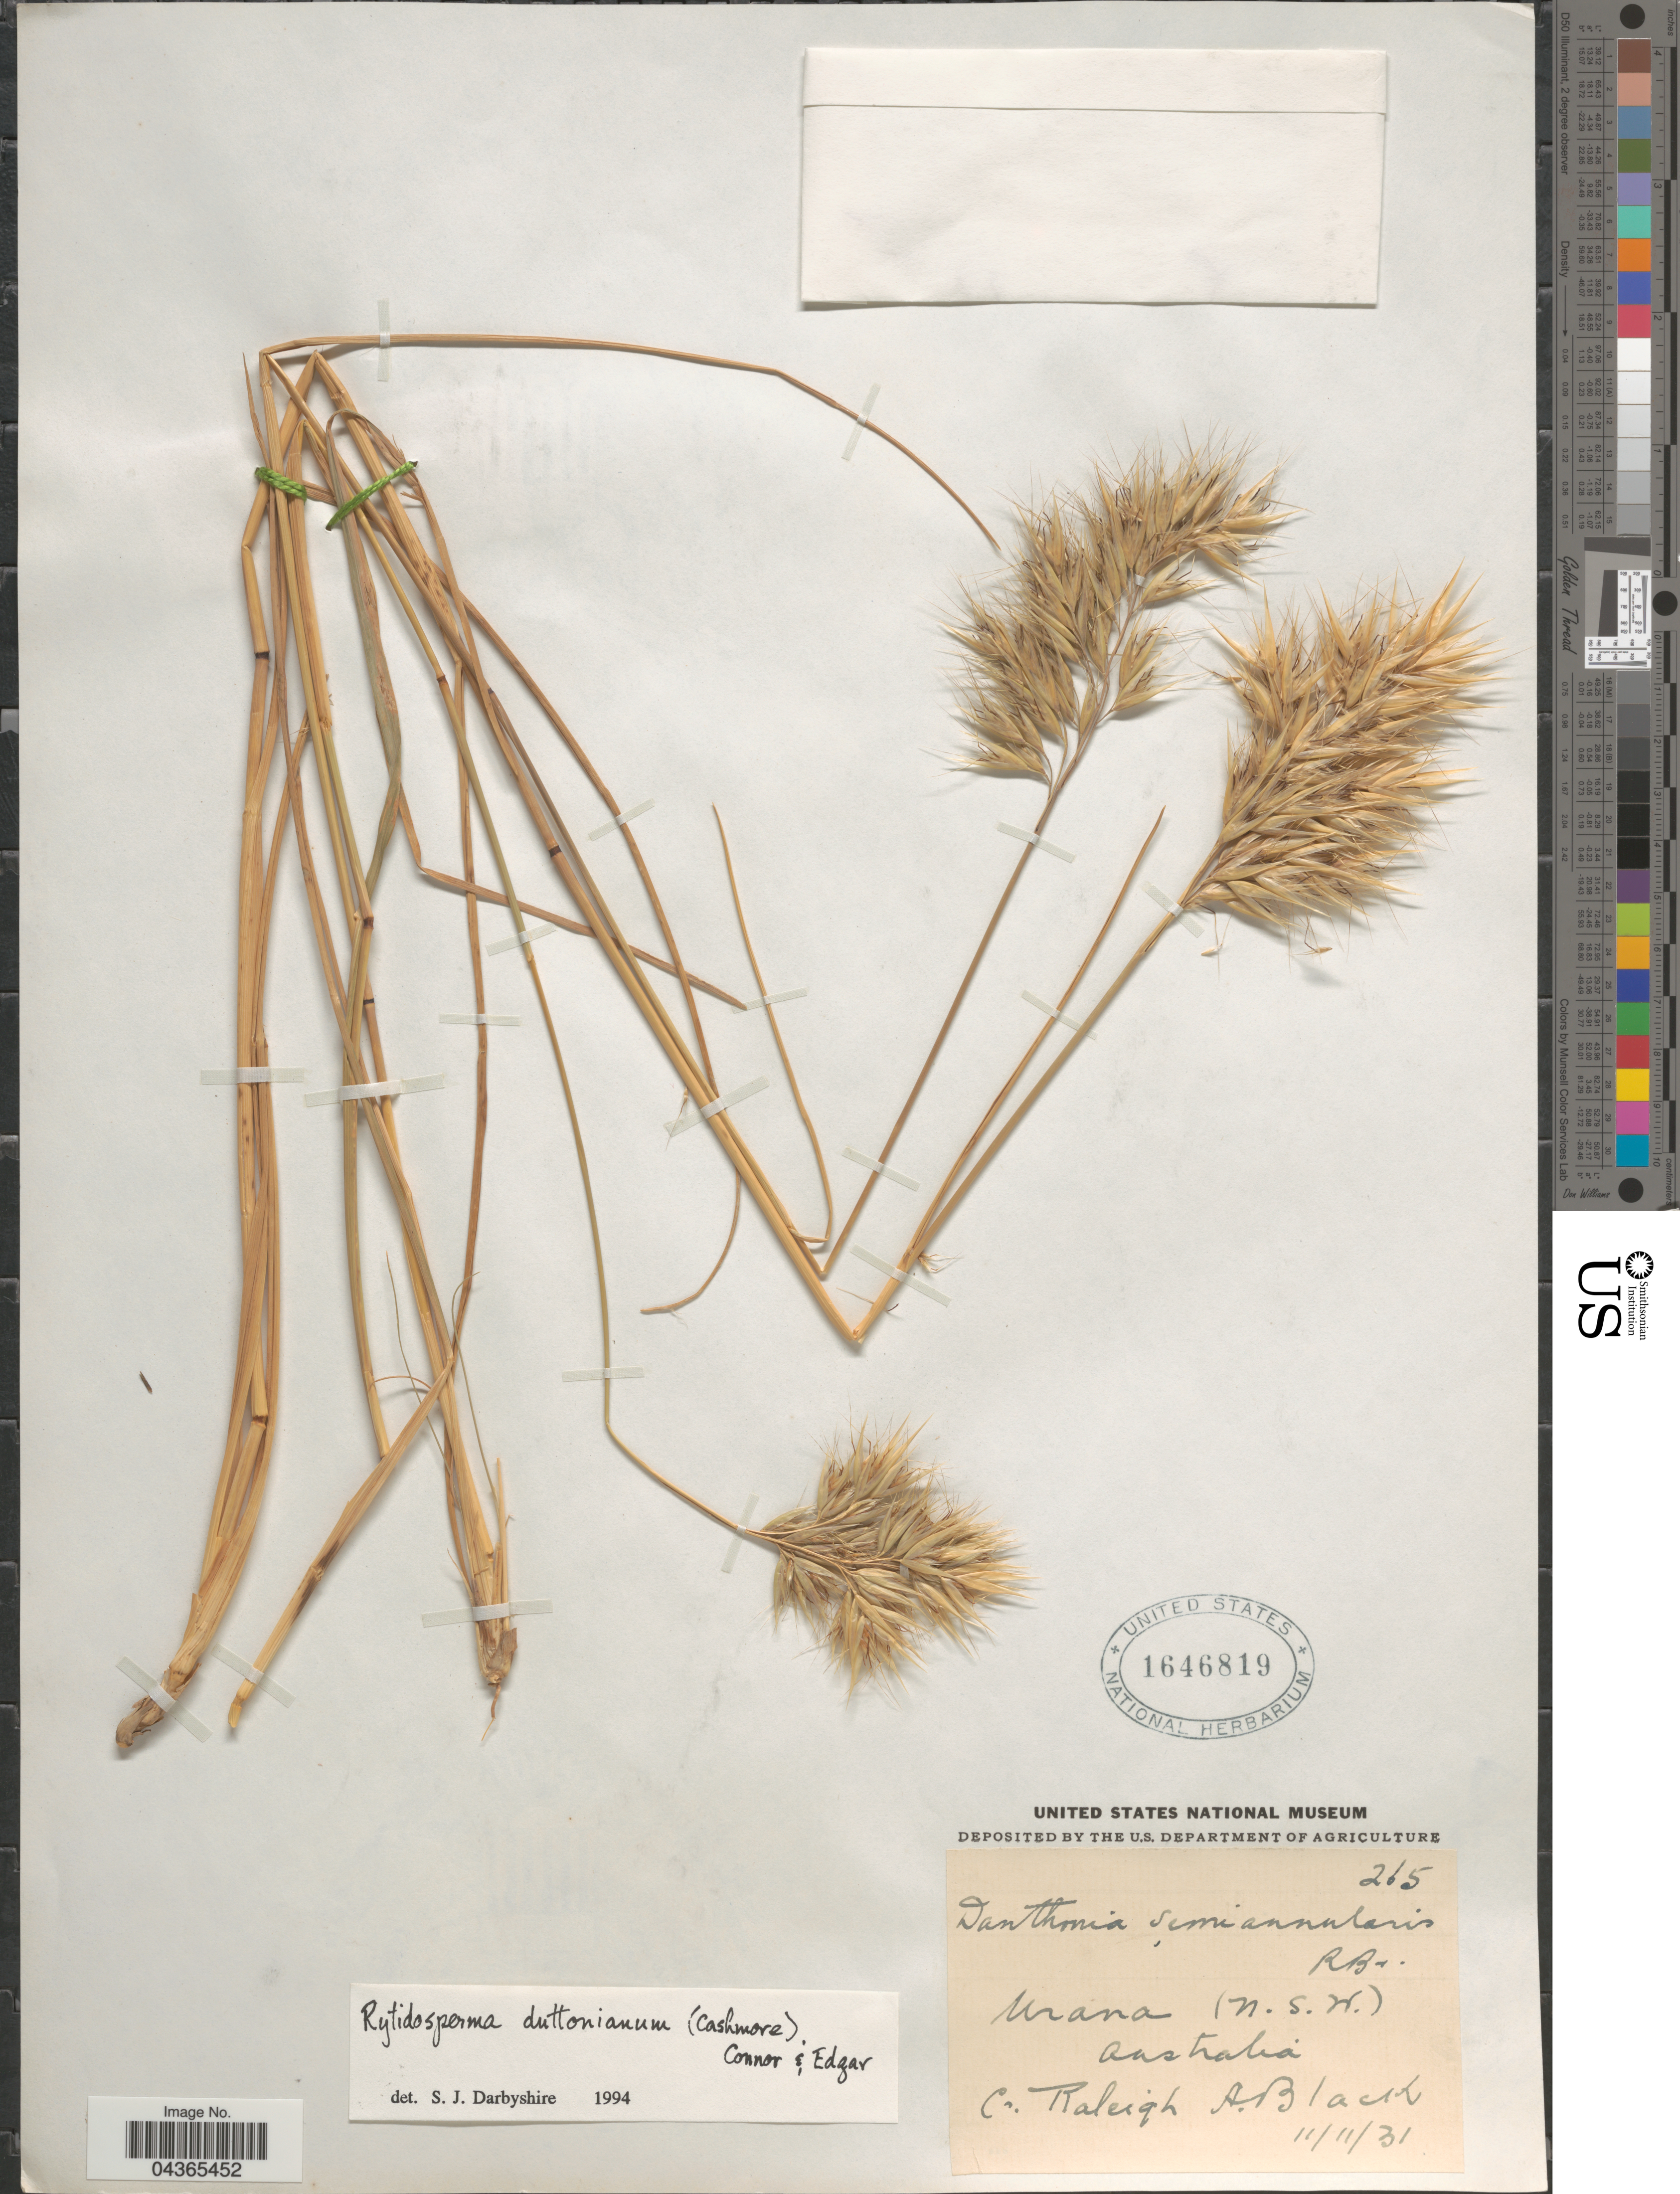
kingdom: Plantae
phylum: Tracheophyta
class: Liliopsida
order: Poales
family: Poaceae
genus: Rytidosperma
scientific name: Rytidosperma duttonianum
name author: (Cashmore) Connor & Edgar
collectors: R. A. Black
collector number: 265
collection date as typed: Transcribed d/m/y: 11/11/31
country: Australia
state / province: New South Wales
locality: Urana.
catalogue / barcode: US 1646819